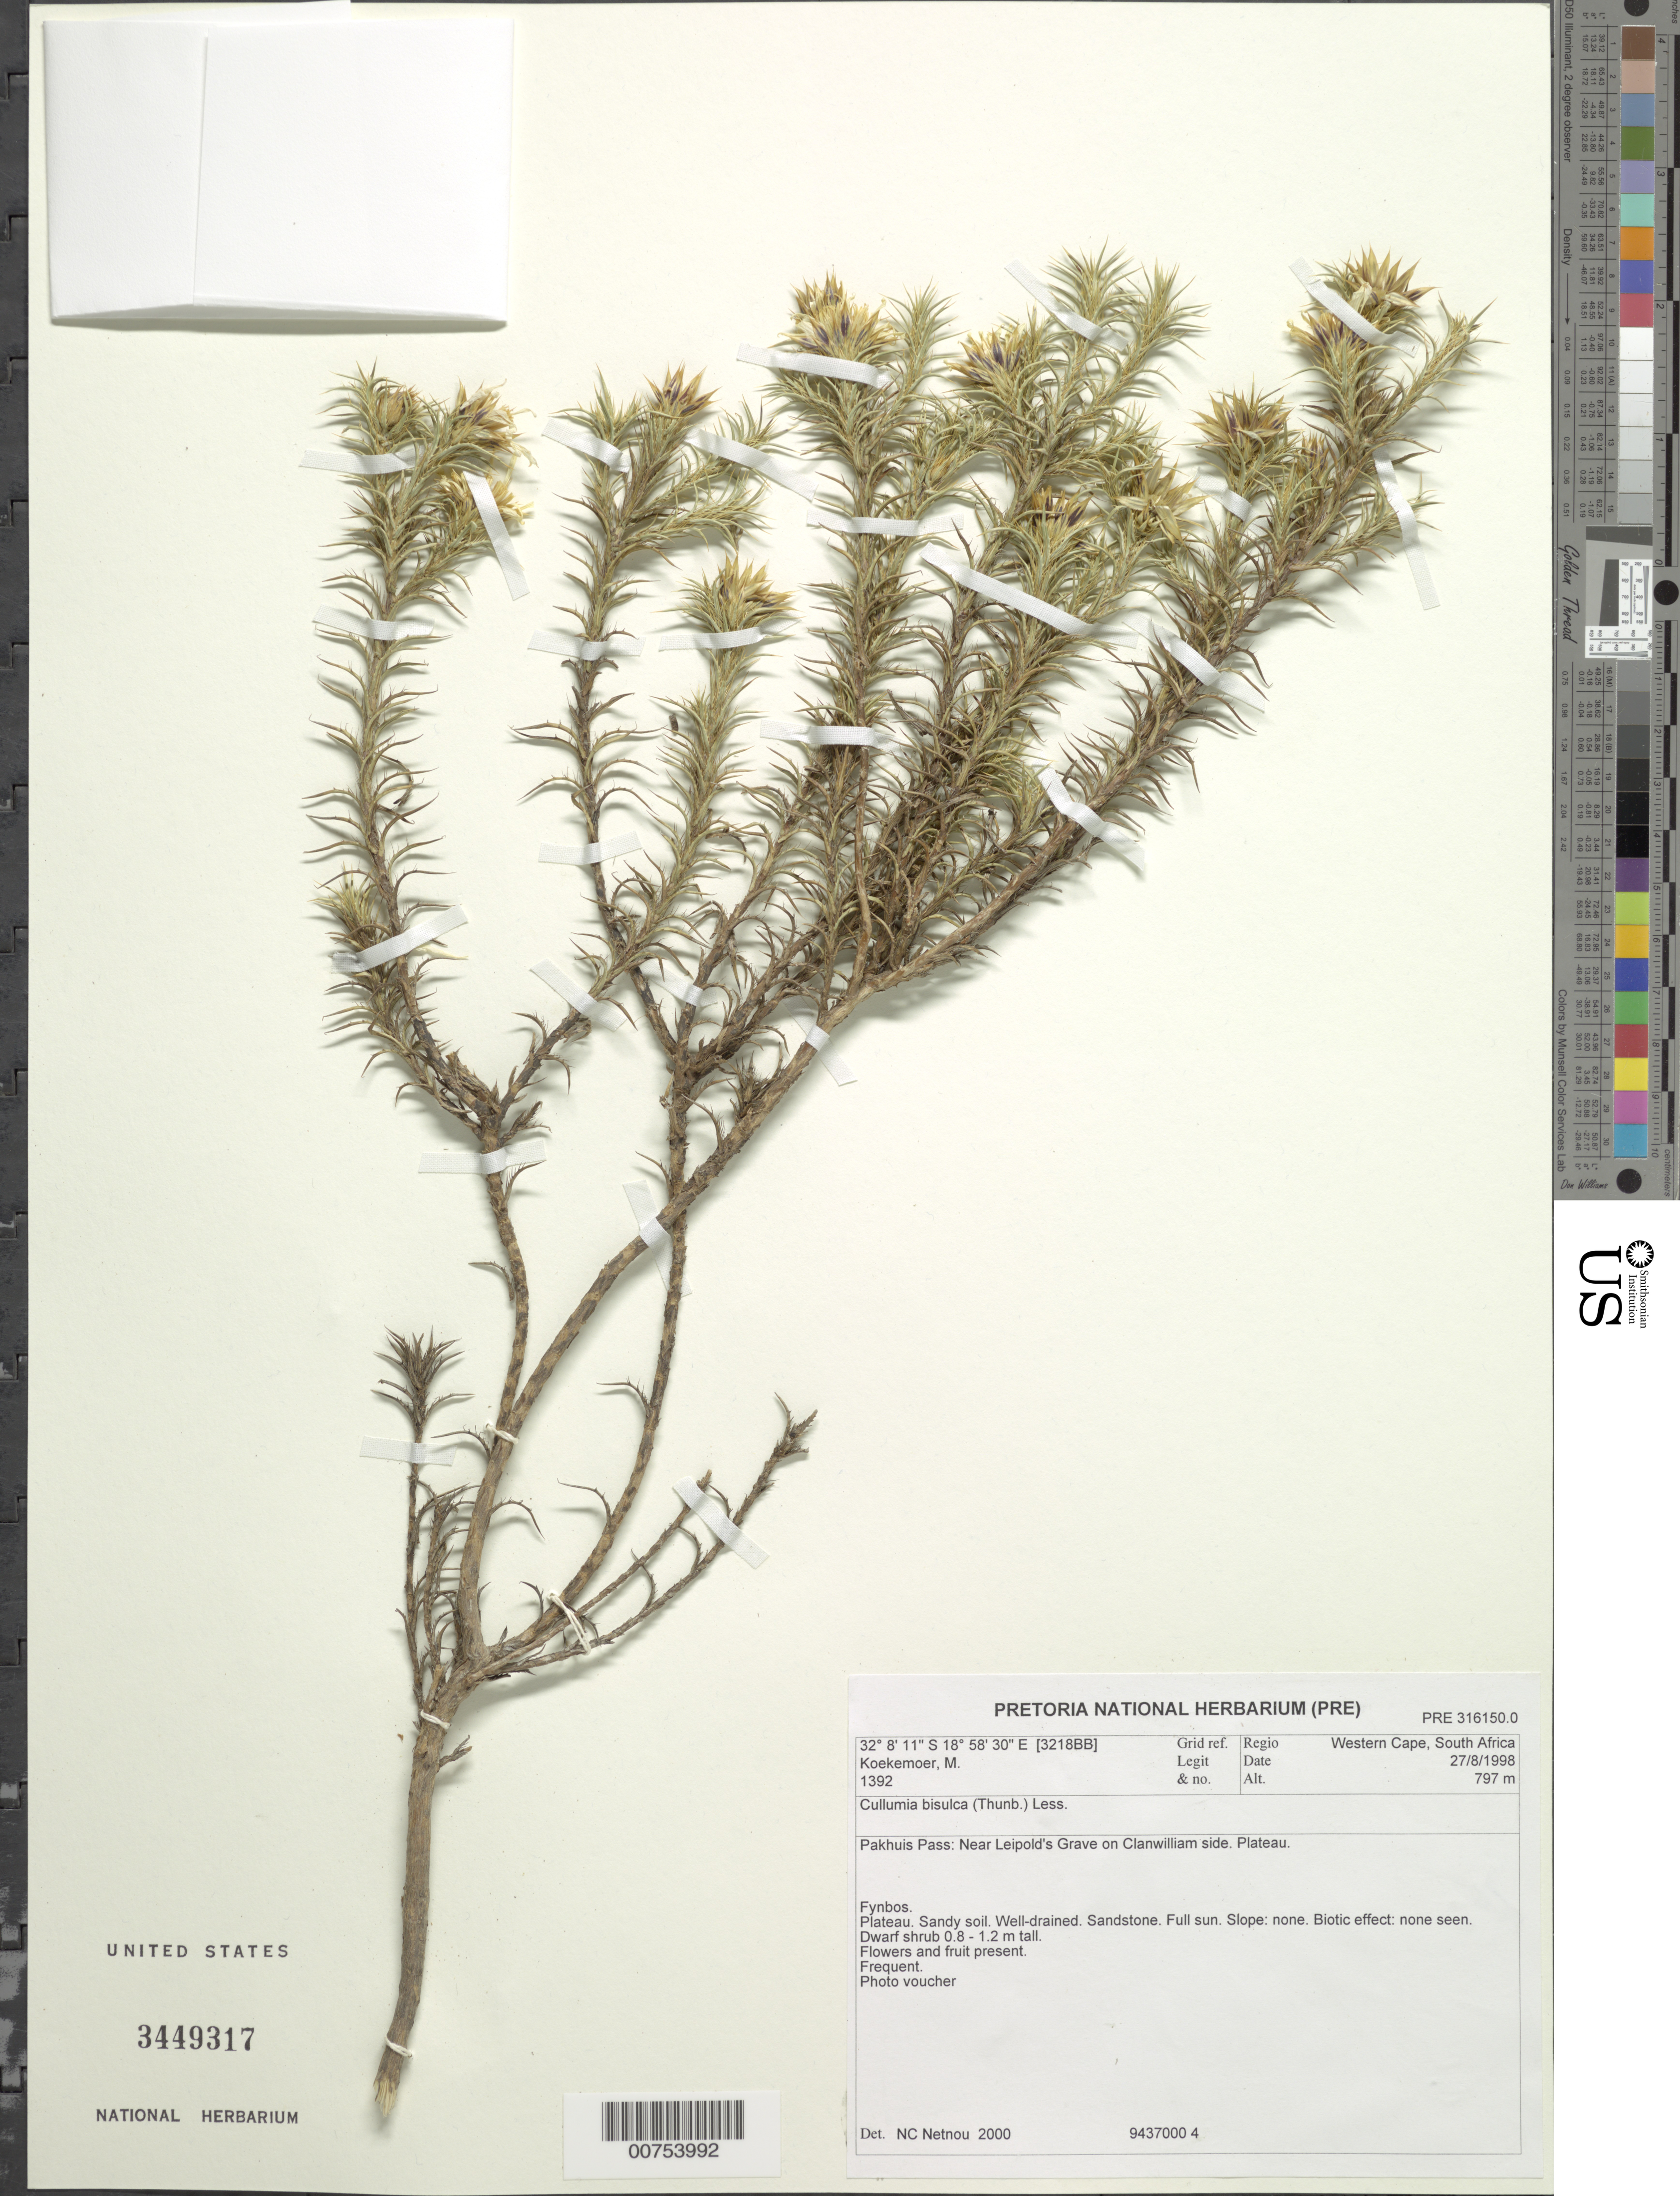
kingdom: Plantae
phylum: Tracheophyta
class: Magnoliopsida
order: Asterales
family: Asteraceae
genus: Cullumia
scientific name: Cullumia bisulca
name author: (Thunb.) Less.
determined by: Netnou, N. C.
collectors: M. Koekemoer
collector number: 1392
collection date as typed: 27 August 1998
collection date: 1998-08-27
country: South Africa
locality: Western Cape; Pakhuis Pass, near Leipold's Grave on Clanwilliam side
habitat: Fynbos; plateau, sandy soil, well-drained, sandstone, full sun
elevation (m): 797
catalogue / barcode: US 3449317